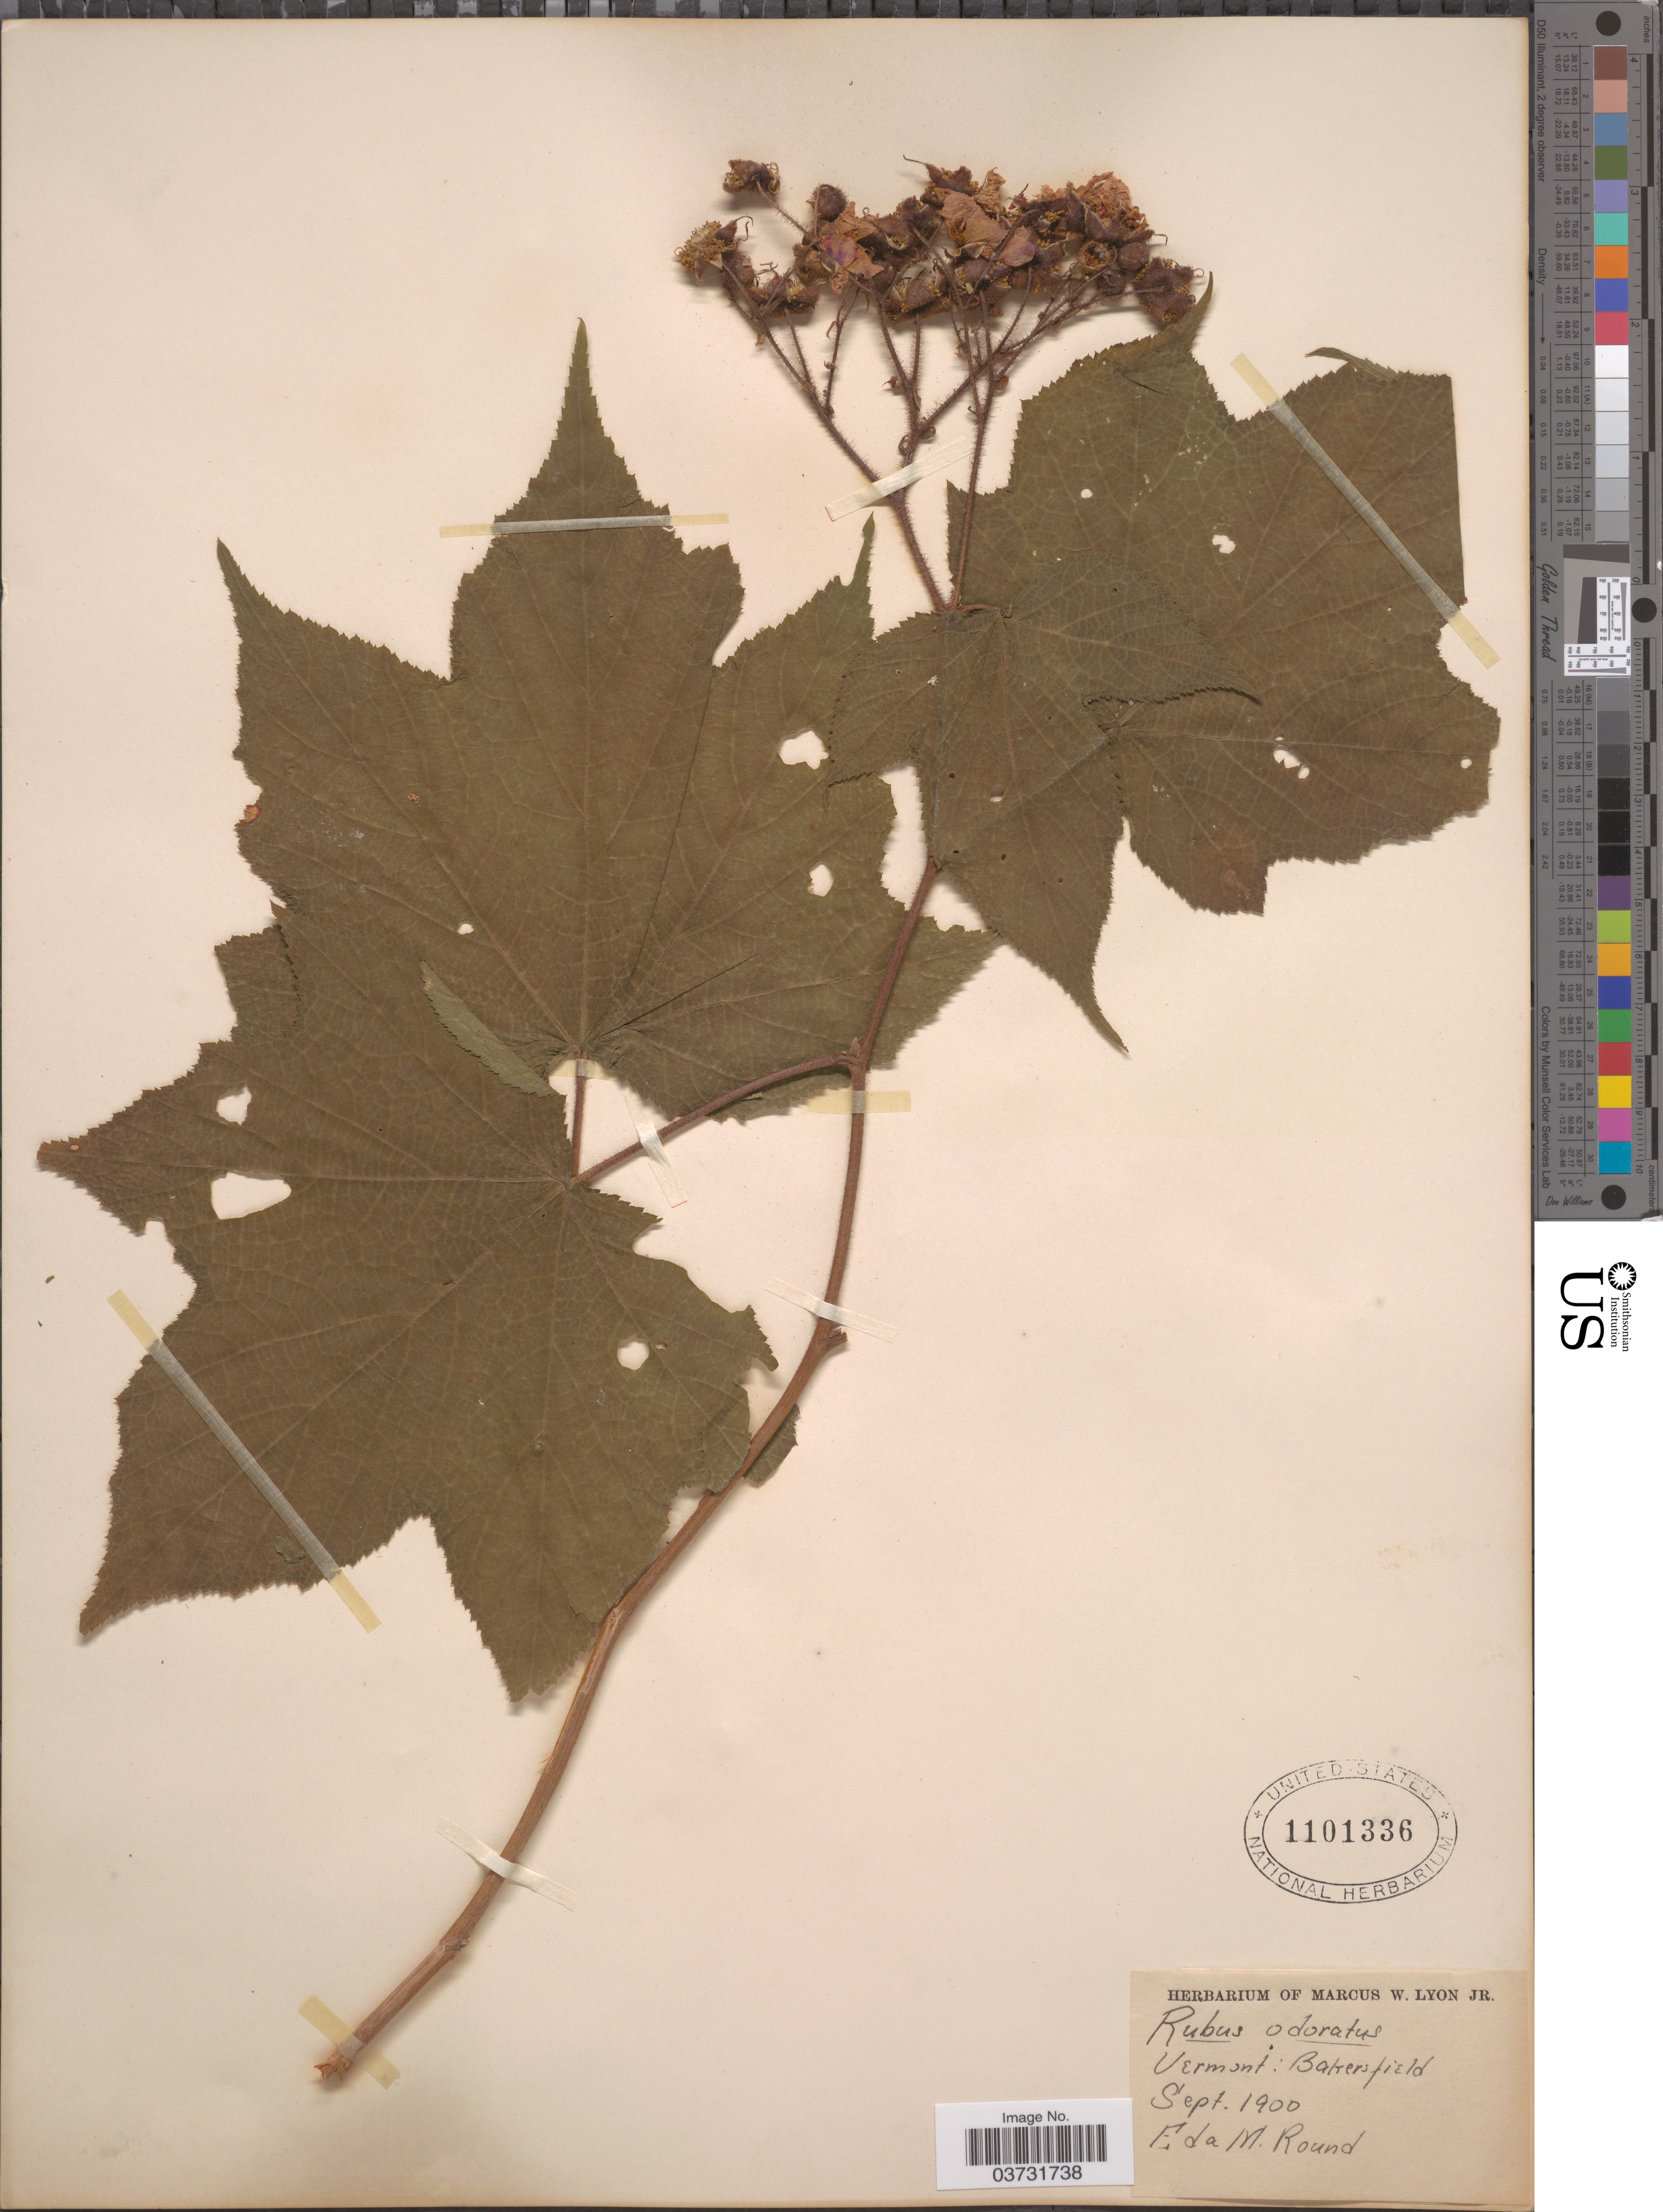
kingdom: Plantae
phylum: Tracheophyta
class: Magnoliopsida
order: Rosales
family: Rosaceae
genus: Rubus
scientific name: Rubus odoratus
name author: L.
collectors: E. Round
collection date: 1900-09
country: United States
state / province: Vermont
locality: Bakersfield.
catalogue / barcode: US 1101336